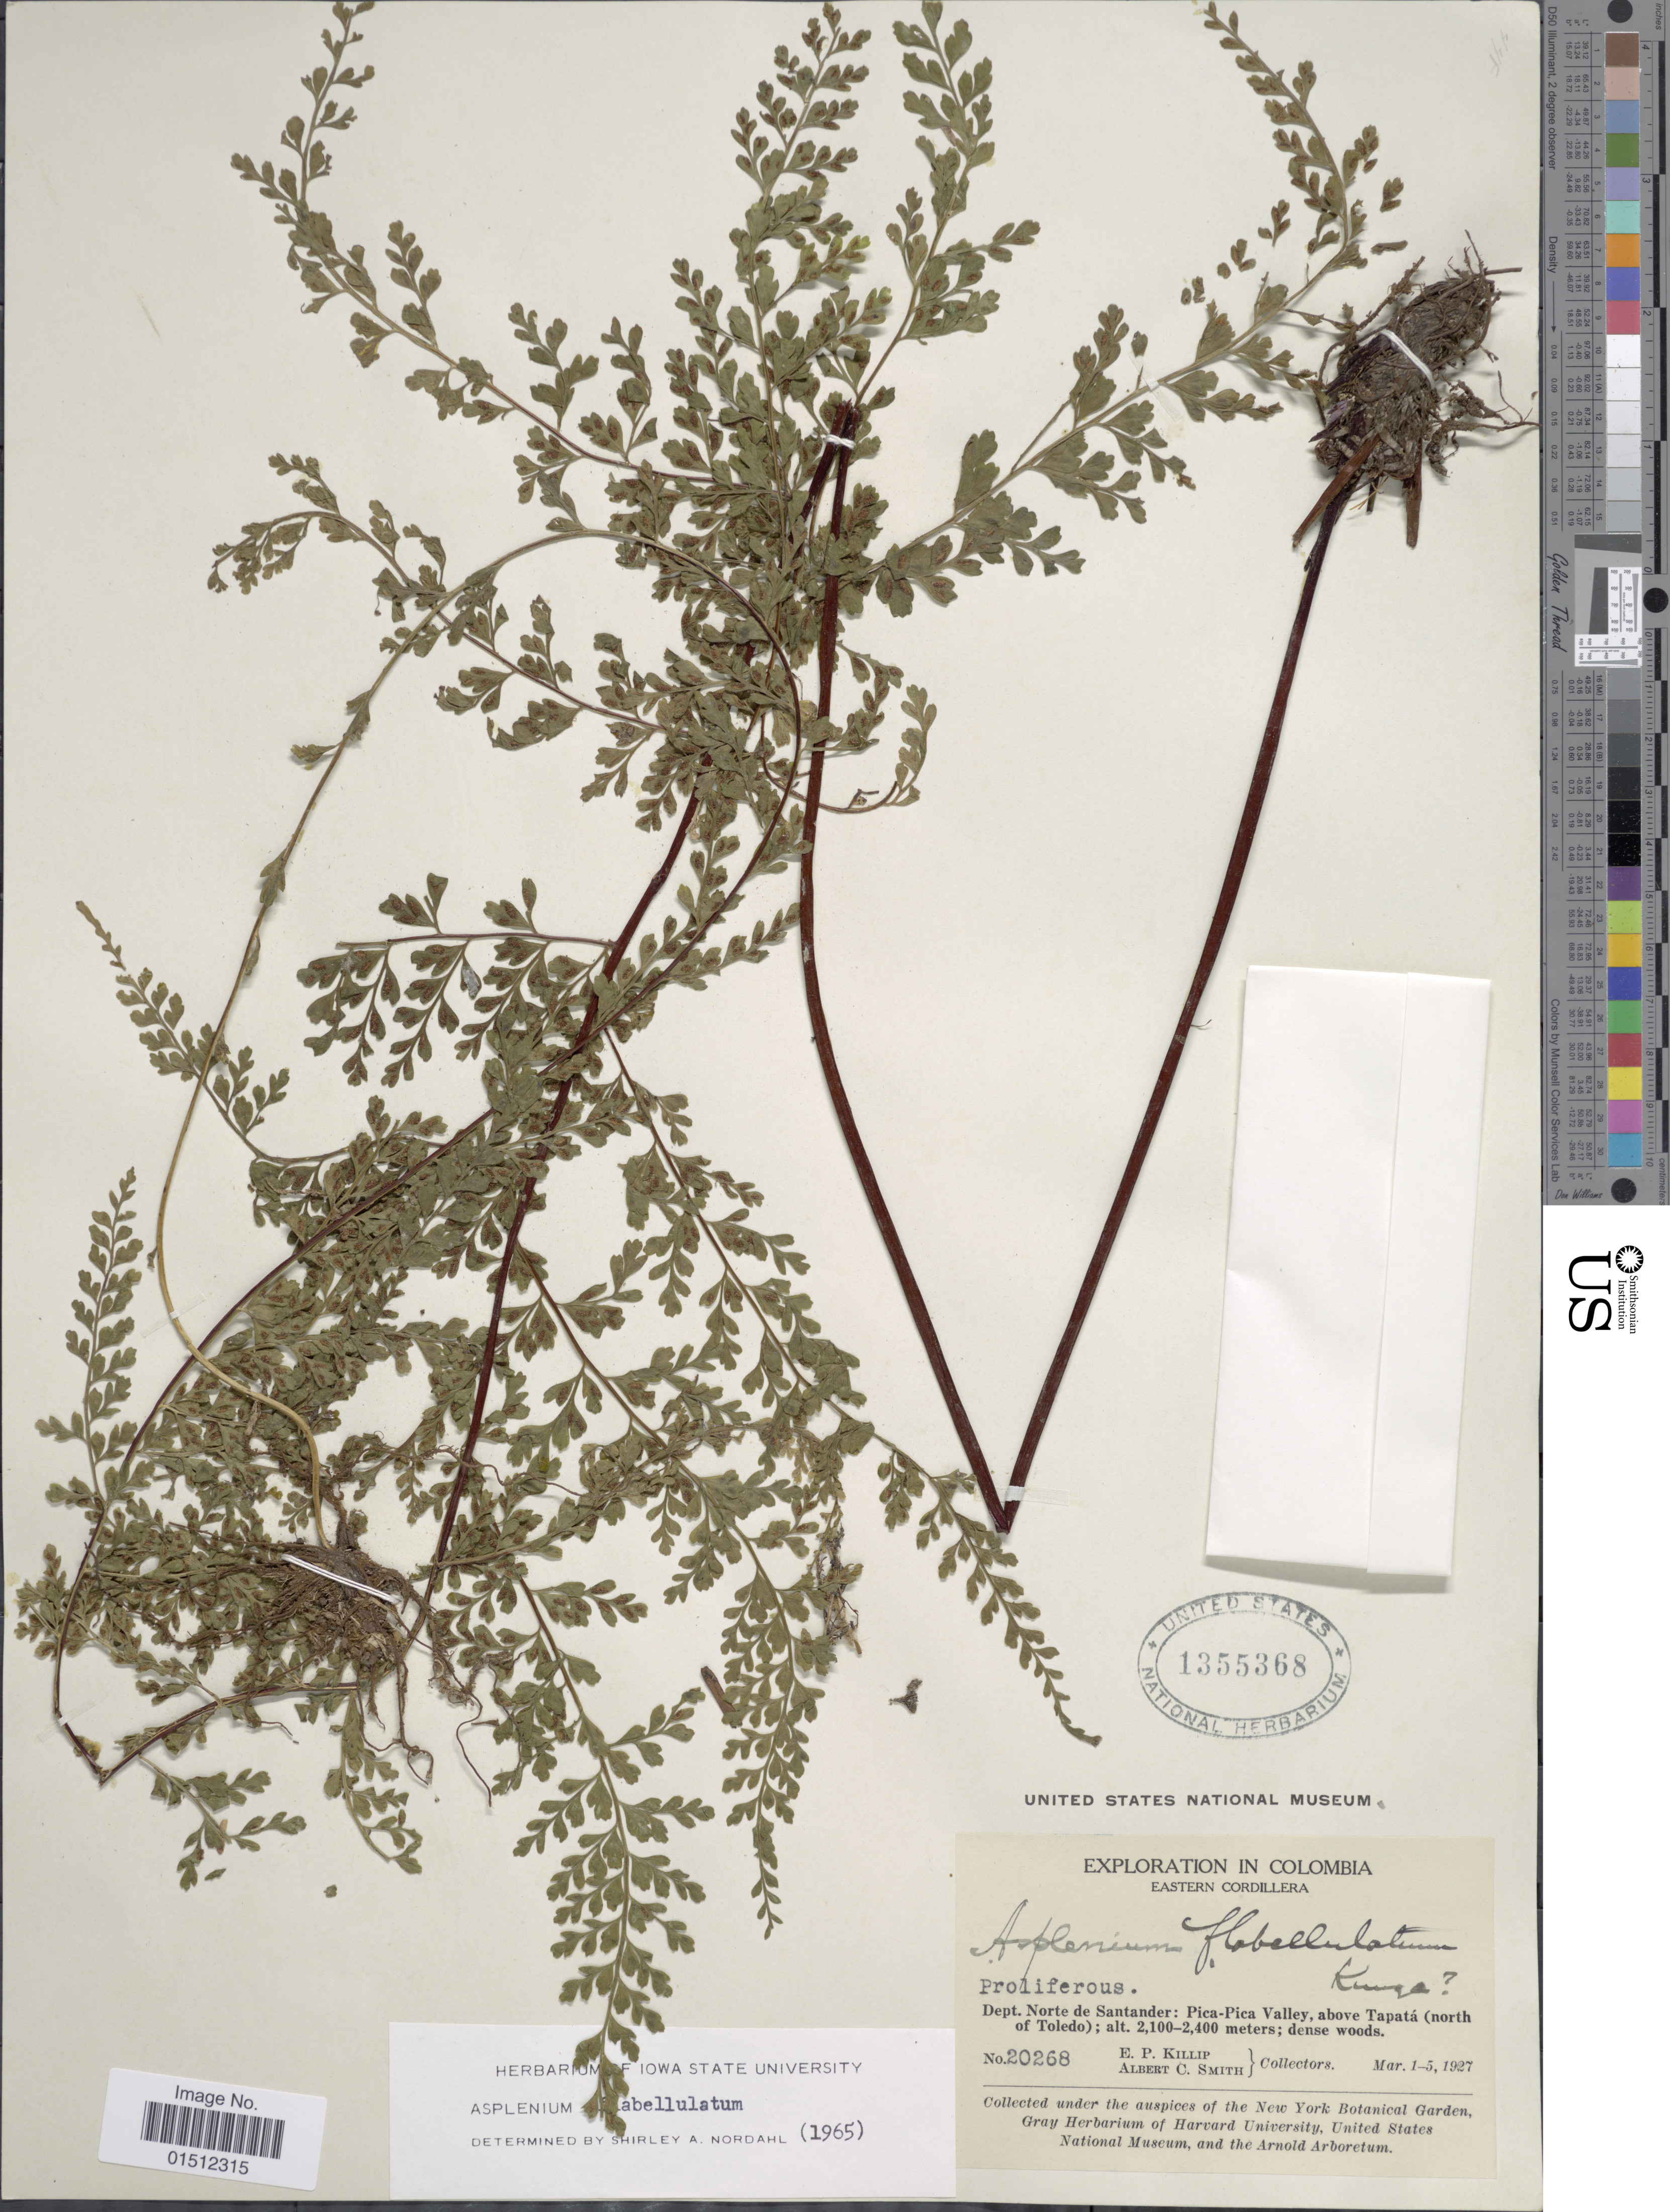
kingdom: Plantae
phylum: Tracheophyta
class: Polypodiopsida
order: Polypodiales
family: Aspleniaceae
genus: Asplenium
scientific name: Asplenium radicans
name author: L.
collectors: E. P. Killip & A. C. Smith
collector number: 20268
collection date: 1927-03-01/1927-03-05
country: Colombia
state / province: Norte de Santander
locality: Colombia, Eastern Cordillera, Dept. Norte de Santander: Pica-Pica Valley, above Tapata (north of Toledo).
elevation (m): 2100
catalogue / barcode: US 1355368